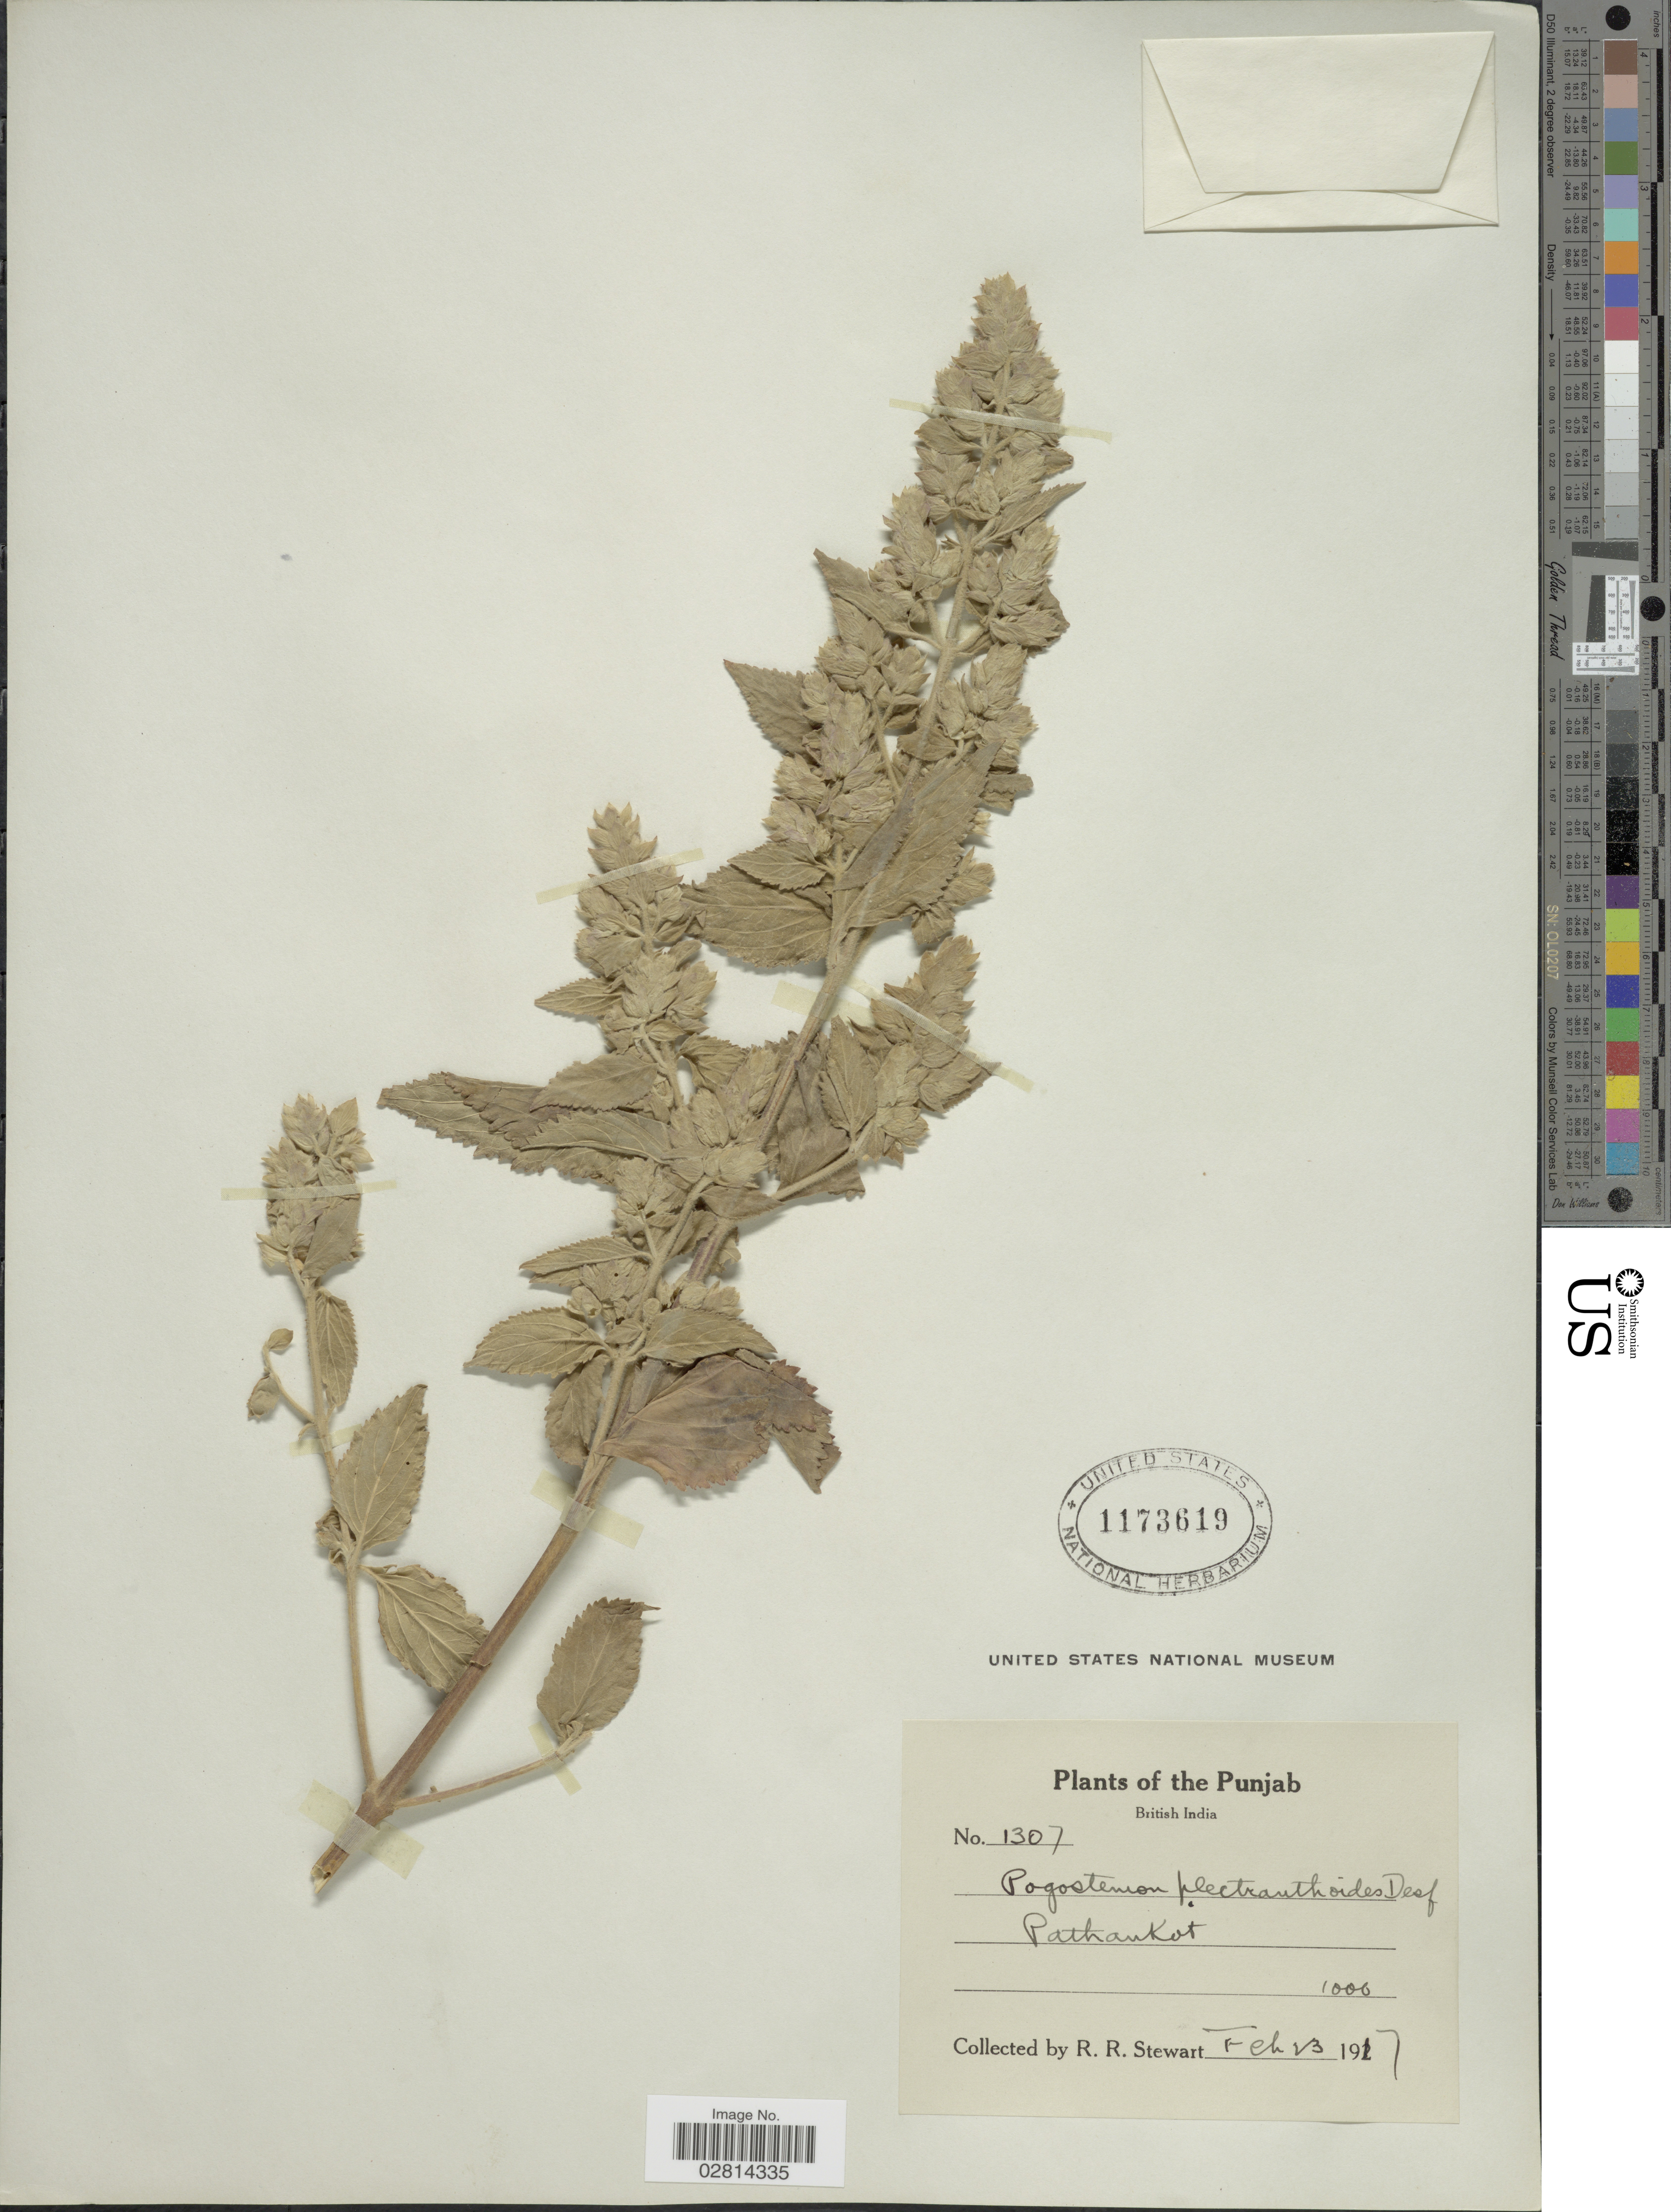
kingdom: Plantae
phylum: Tracheophyta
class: Magnoliopsida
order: Lamiales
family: Lamiaceae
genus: Pogostemon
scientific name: Pogostemon plectranthoides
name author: Desf.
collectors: R. R. Stewart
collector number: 1307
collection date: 1917-02-13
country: India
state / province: Punjab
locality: Punjab. British India. Pathankot.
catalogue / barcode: US 1173619